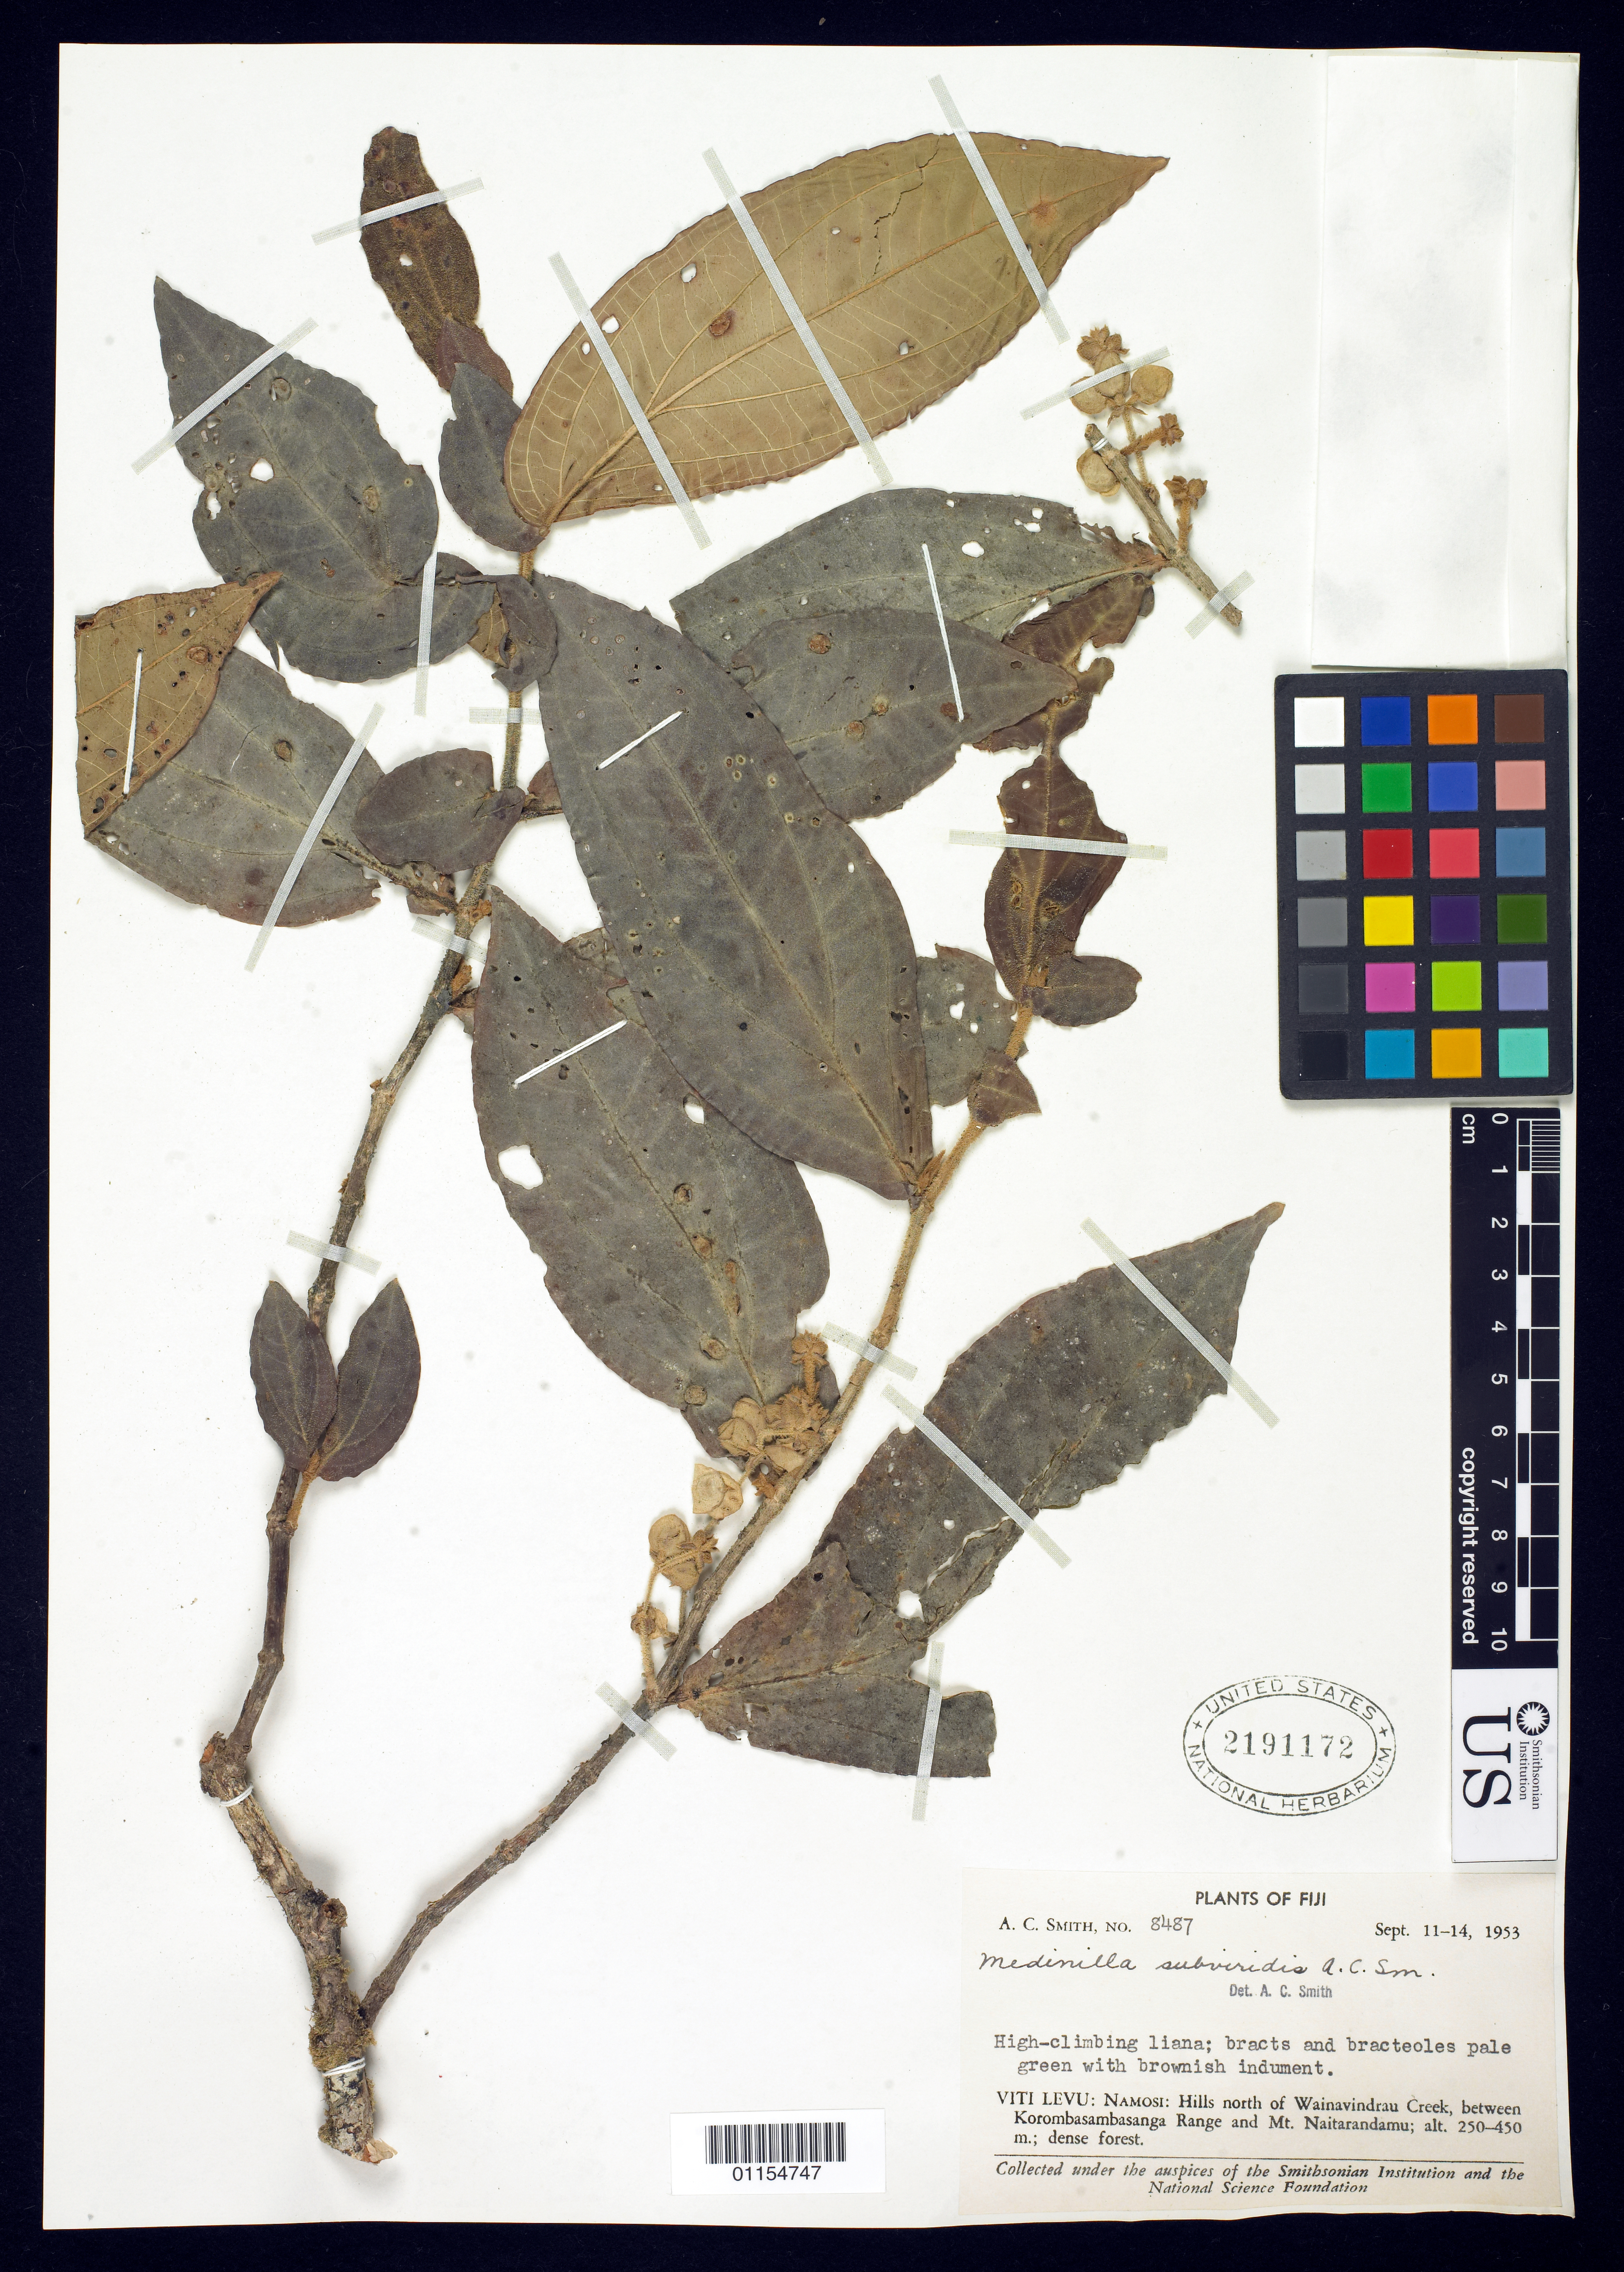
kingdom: Plantae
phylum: Tracheophyta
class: Magnoliopsida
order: Myrtales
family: Melastomataceae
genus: Medinilla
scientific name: Medinilla subviridis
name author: A.C. Sm.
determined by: Smith, A. C.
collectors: A. C. Smith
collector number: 8487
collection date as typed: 11 Sep 1953 to 14 Sep 1953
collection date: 1953-09-11/1953-09-14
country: Fiji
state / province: Central Division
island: Viti Levu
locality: Namosi Prov., hills N of wainavindrau creek, between korombasambasanga range and mt. naitarandamu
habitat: Dense forest.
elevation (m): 250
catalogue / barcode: US 2191172